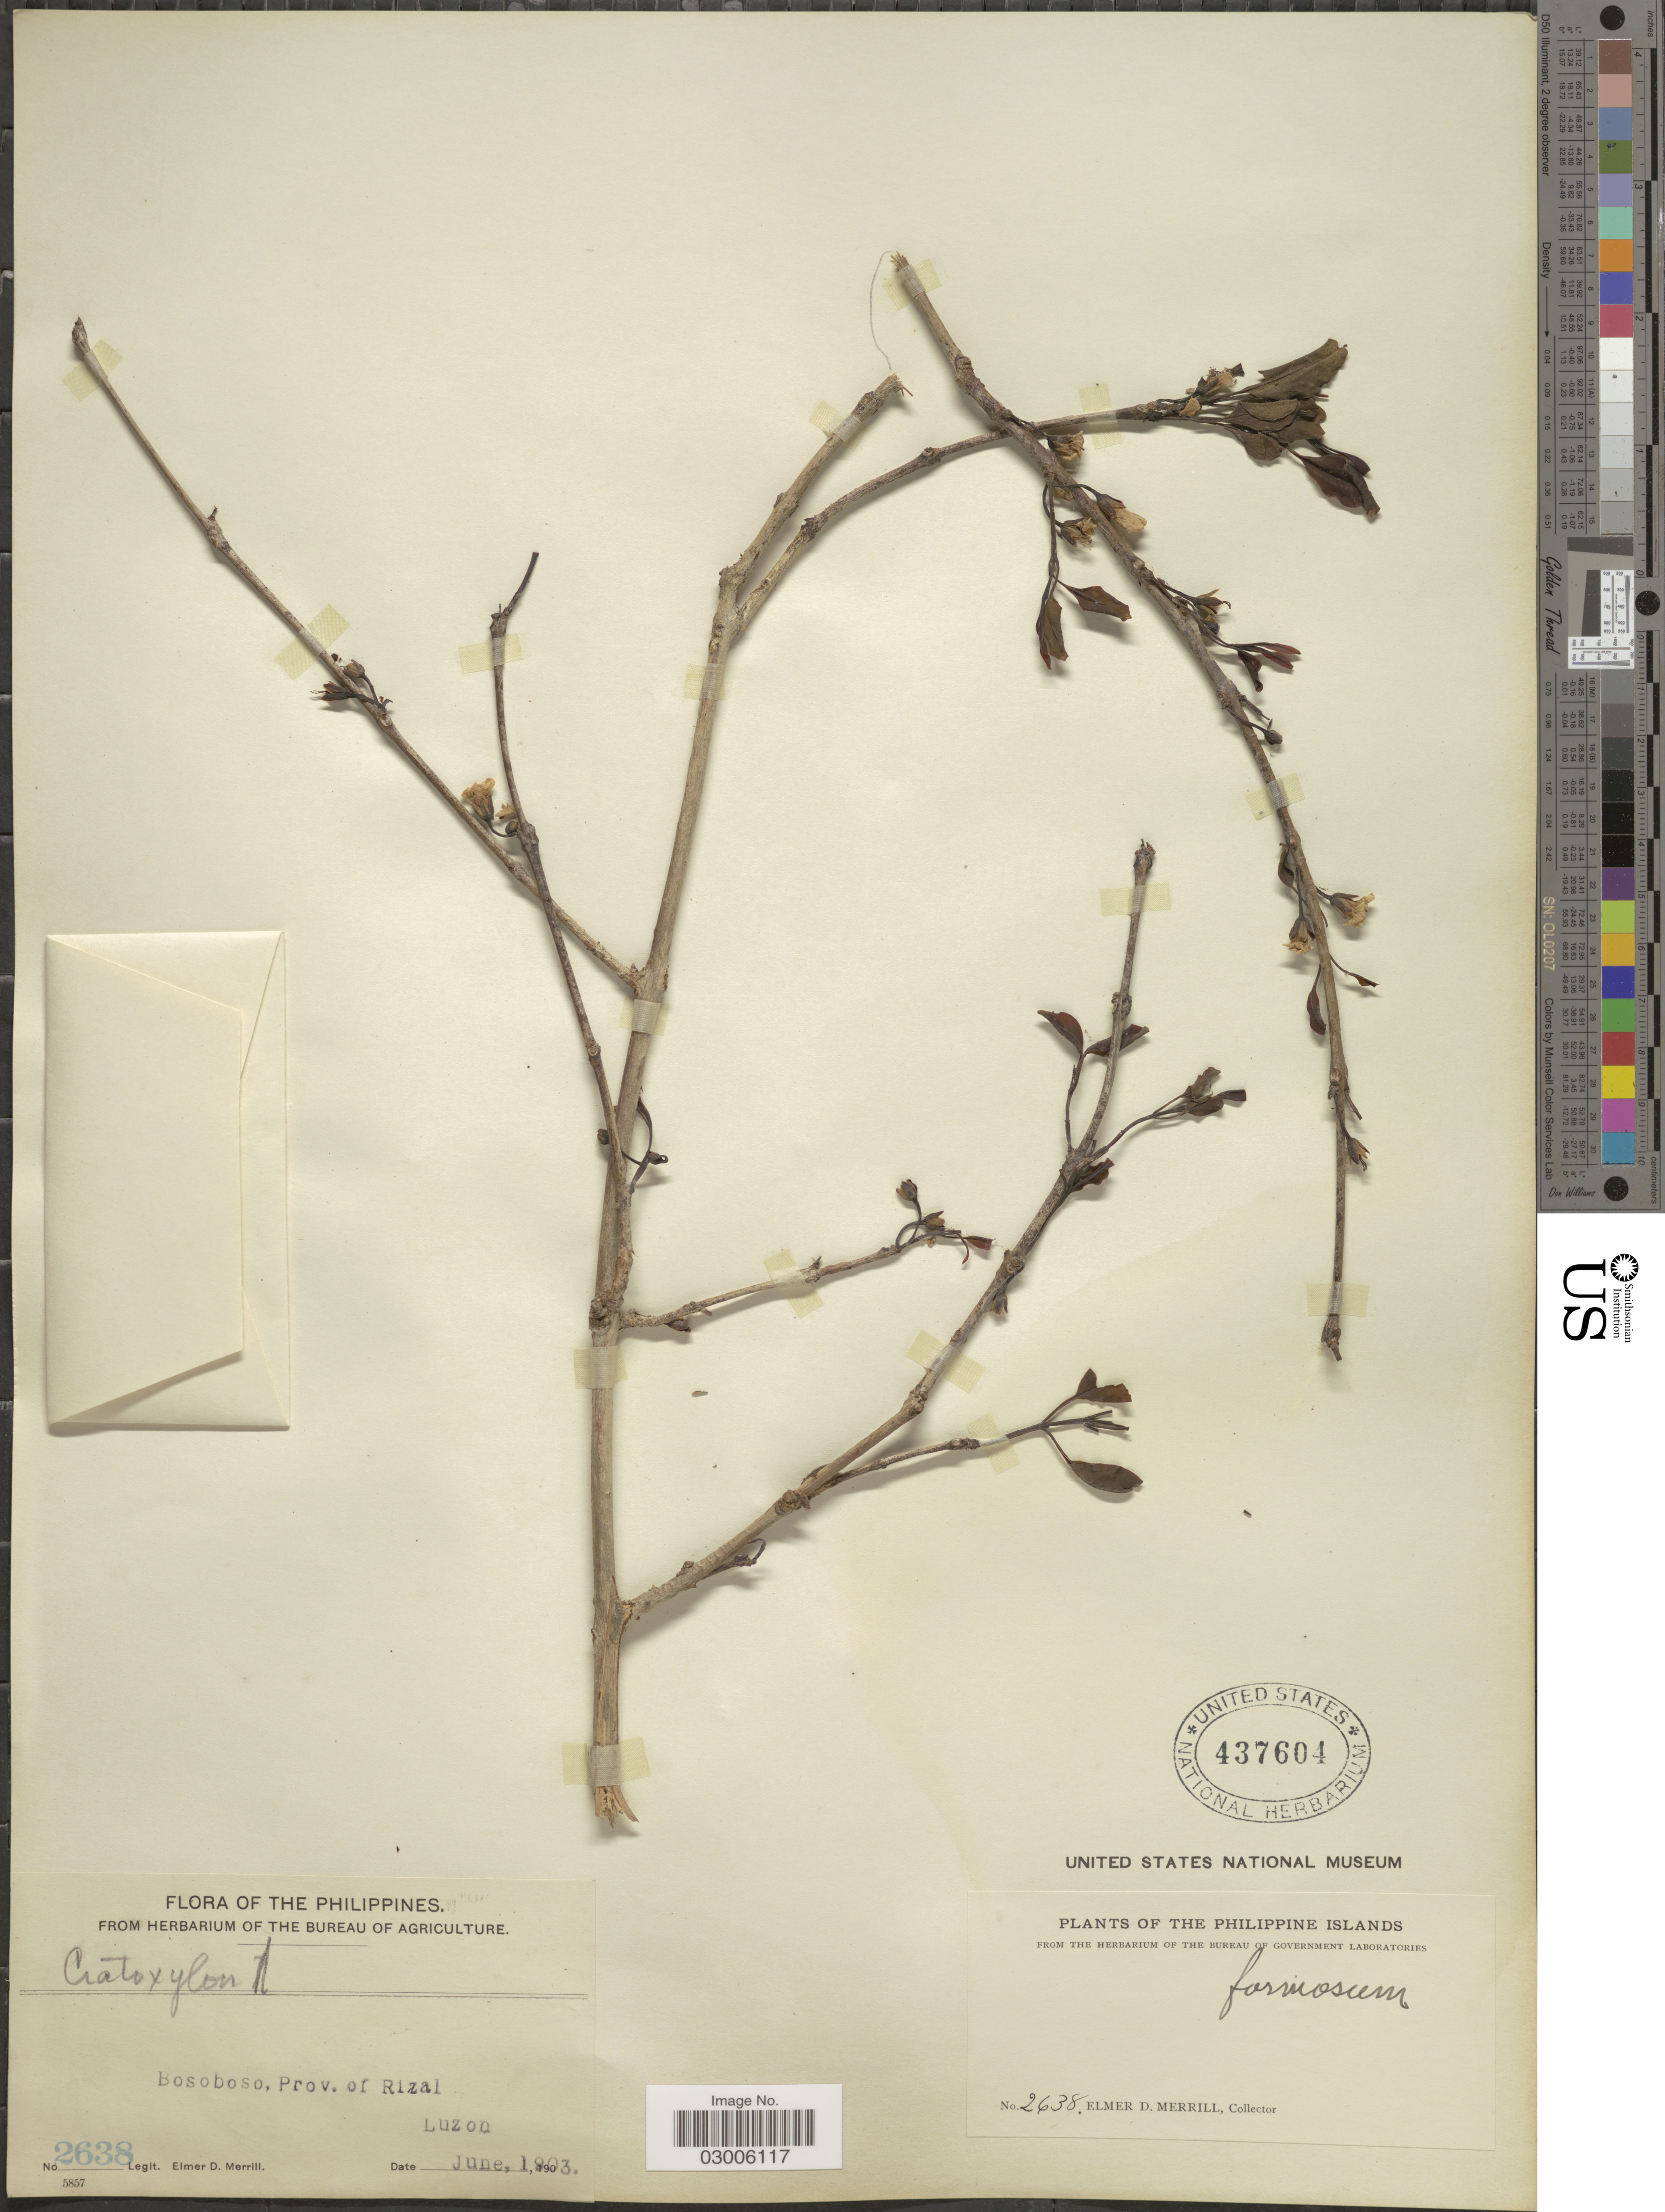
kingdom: Plantae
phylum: Tracheophyta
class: Magnoliopsida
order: Malpighiales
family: Hypericaceae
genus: Cratoxylum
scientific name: Cratoxylum cochinchinense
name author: (Lour.) Blume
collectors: E. D. Merrill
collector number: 2638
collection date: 1903-06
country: Philippines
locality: Bosoboso, Prov. of Rizal, Luzon.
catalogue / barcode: US 437604